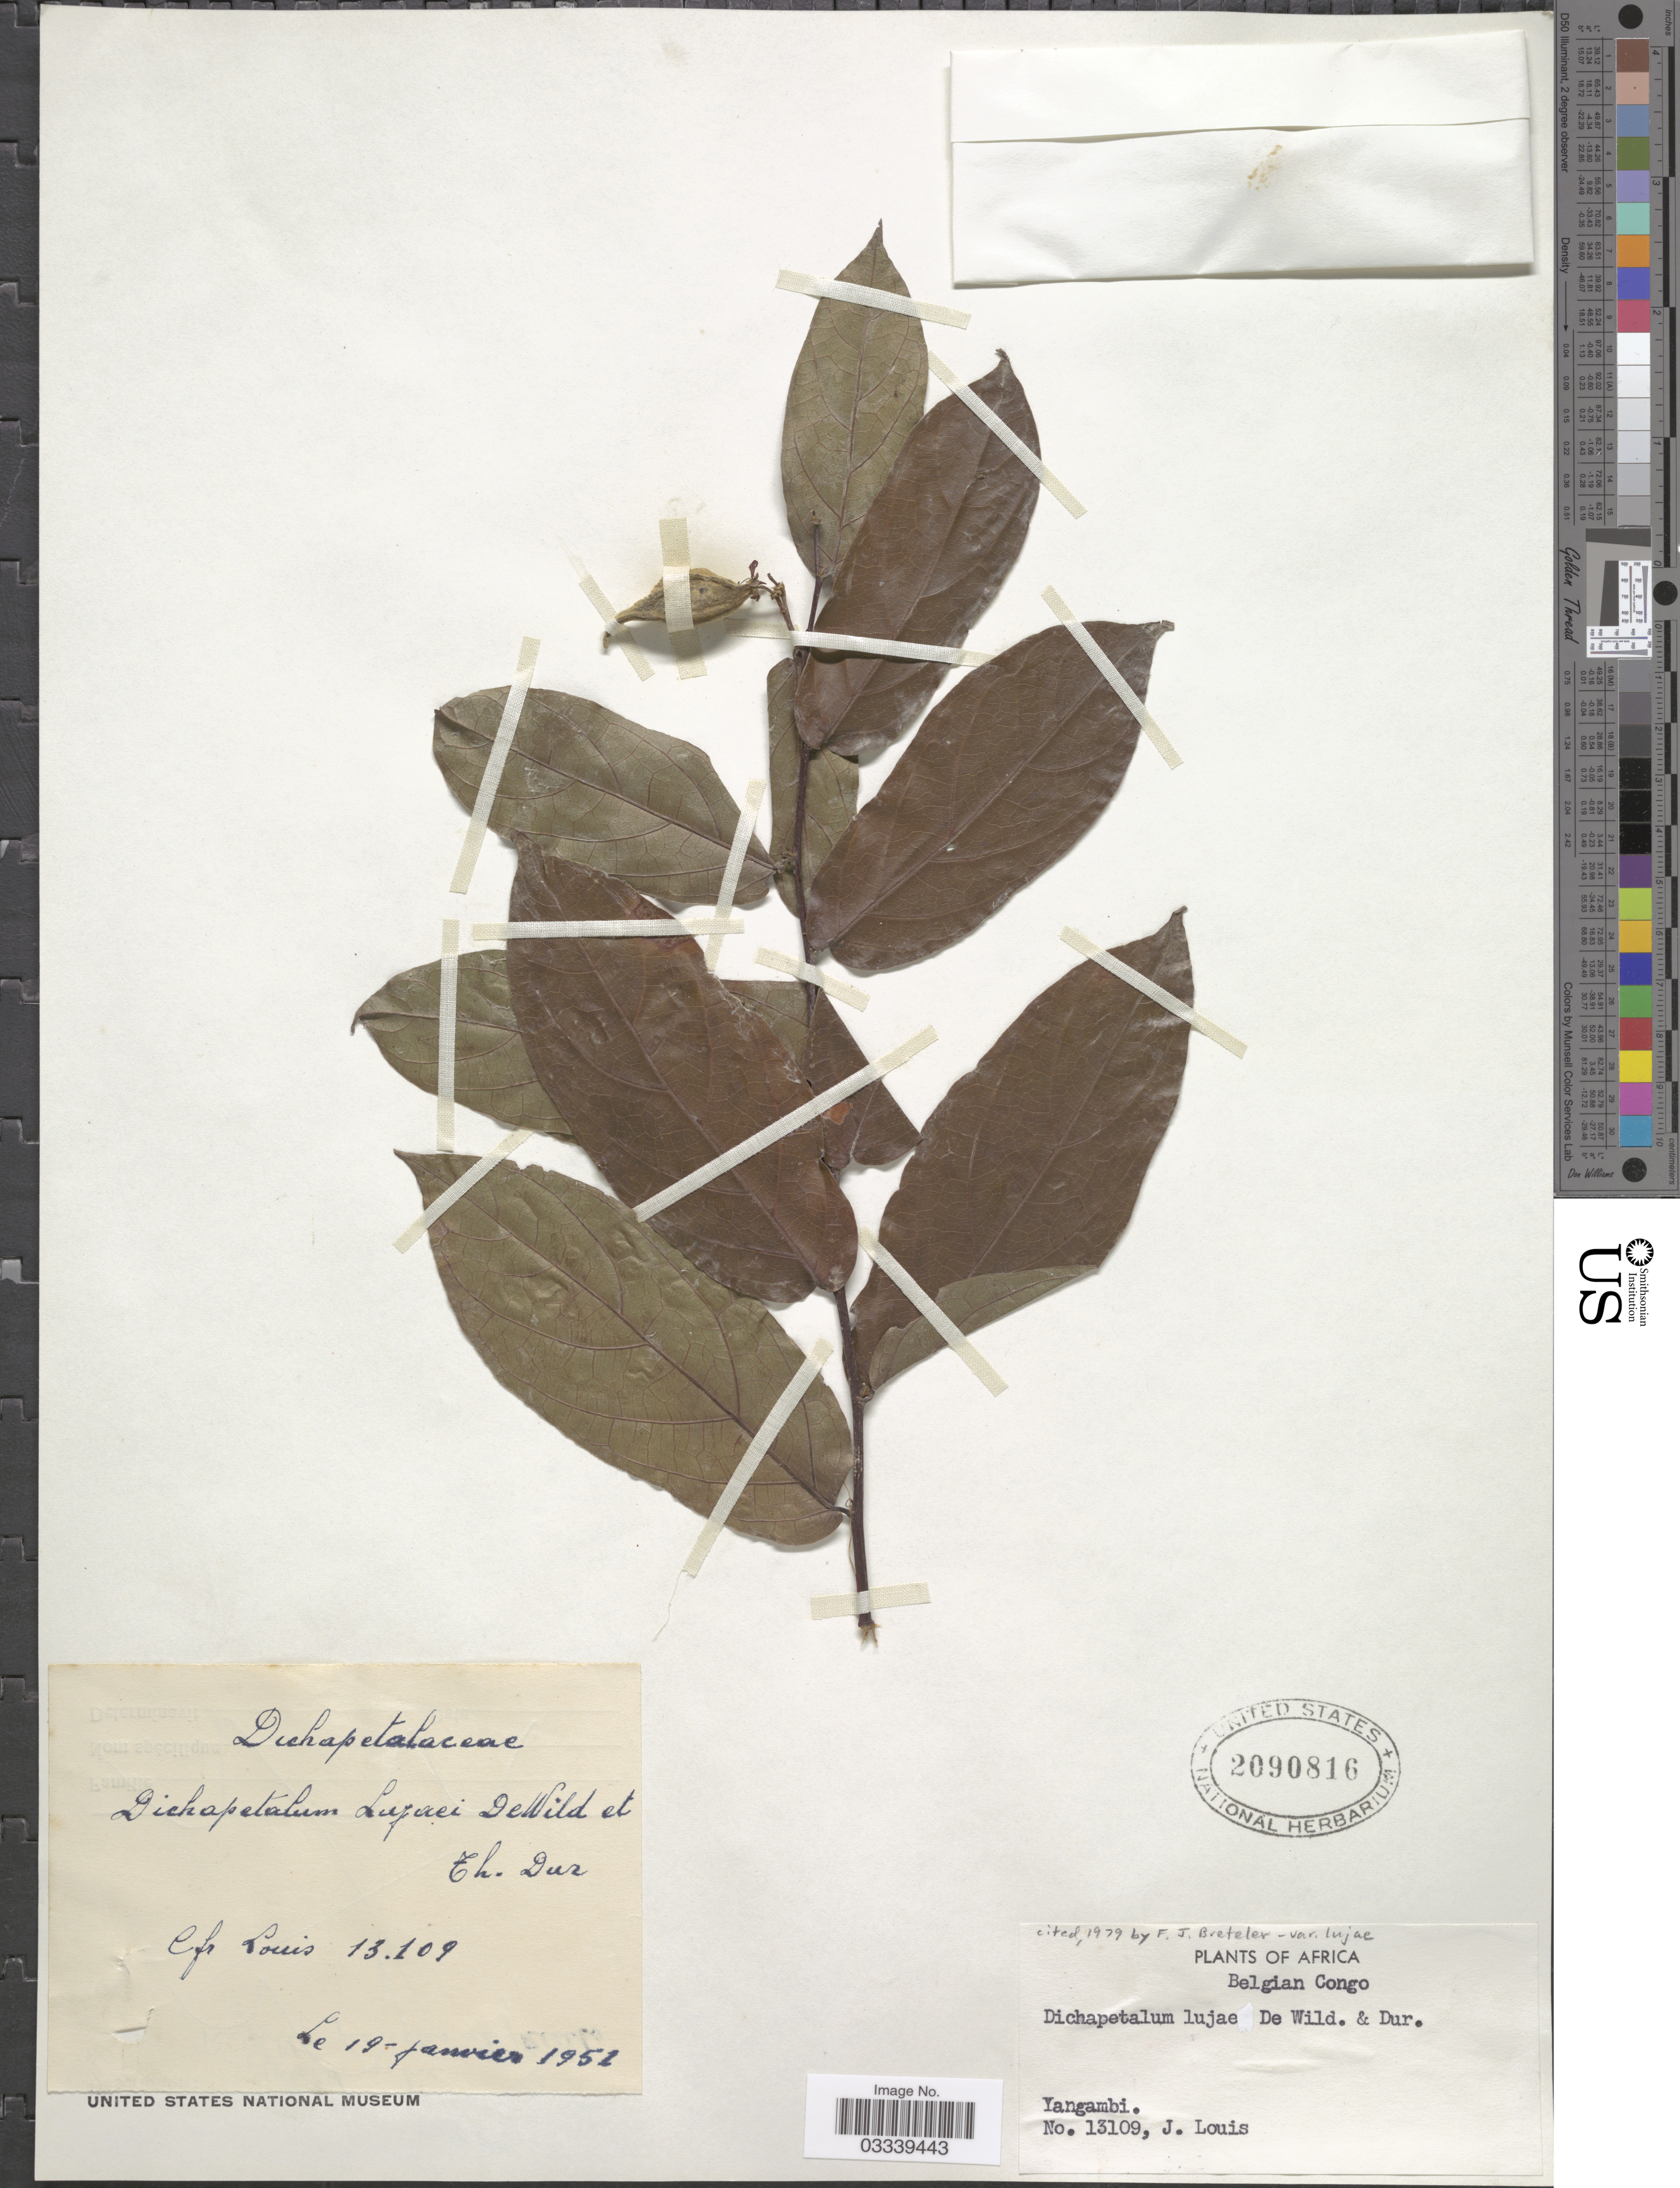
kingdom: Plantae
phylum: Tracheophyta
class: Magnoliopsida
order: Malpighiales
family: Dichapetalaceae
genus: Dichapetalum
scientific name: Dichapetalum lujae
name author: De Wild.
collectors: J. Louis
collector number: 13109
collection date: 1951-01-19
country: Congo, Democratic Republic of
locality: Belgian Congo. Yangambi.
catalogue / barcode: US 2090816